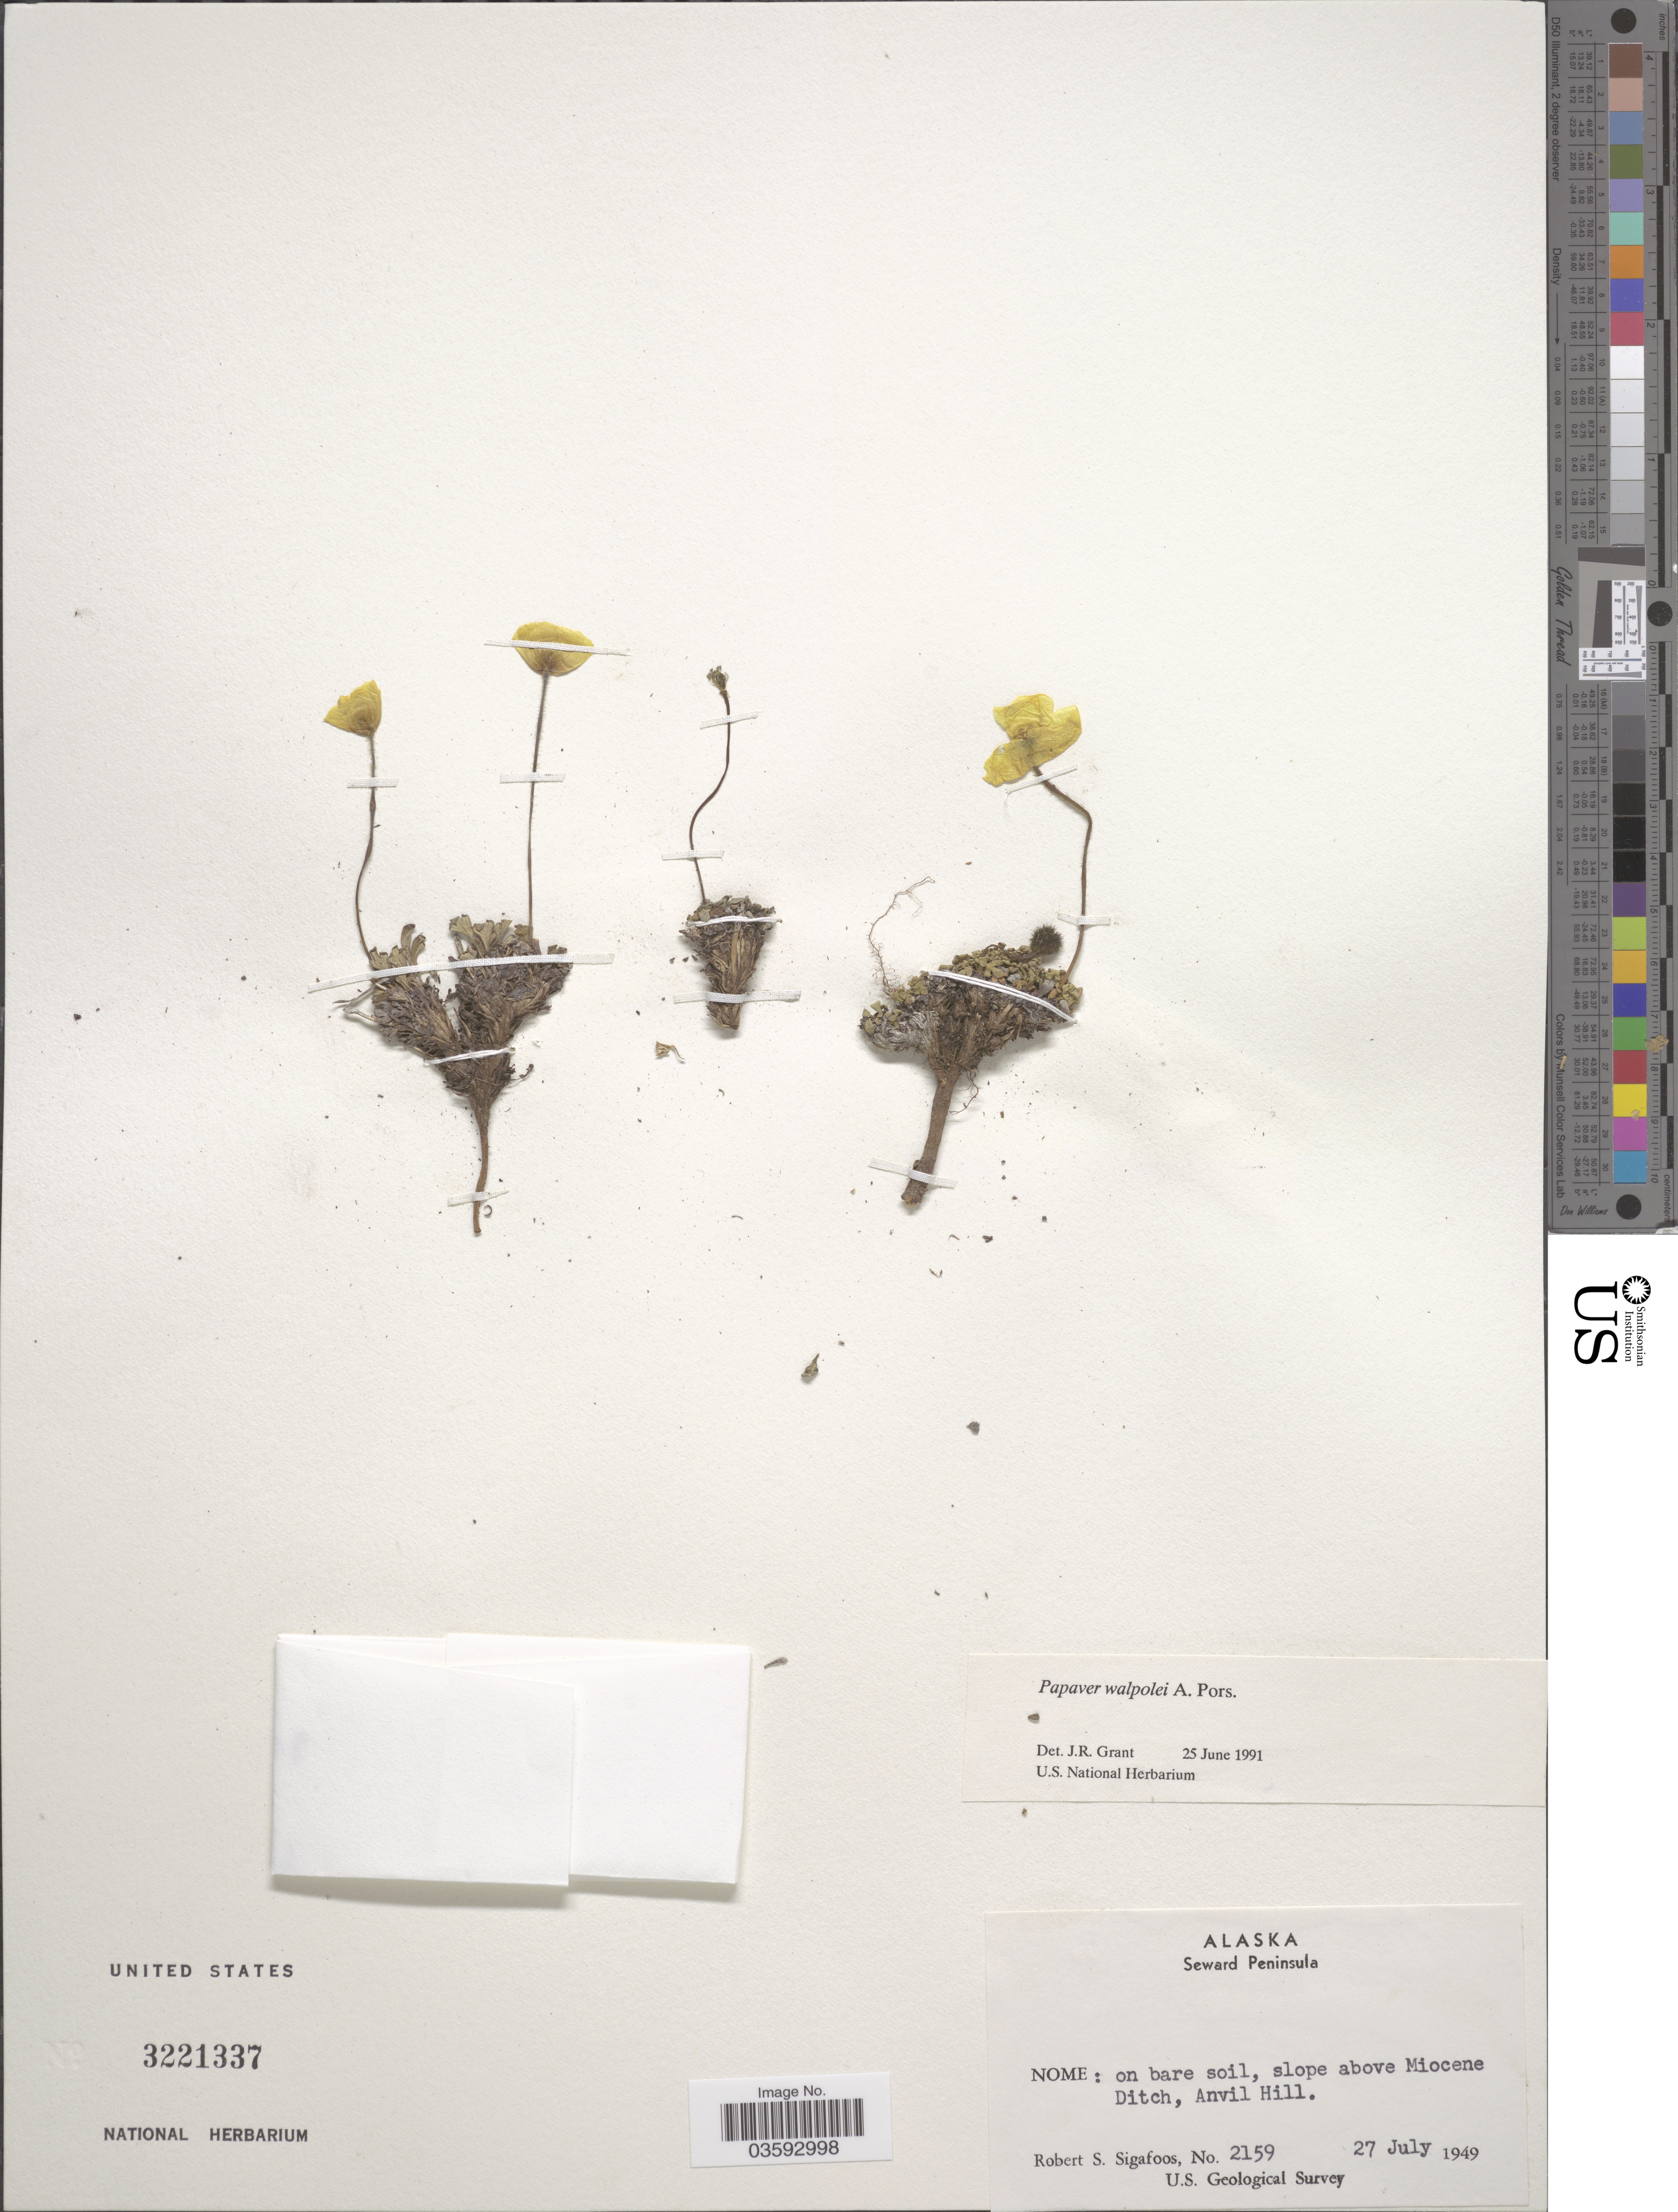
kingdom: Plantae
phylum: Tracheophyta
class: Magnoliopsida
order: Ranunculales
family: Papaveraceae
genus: Papaver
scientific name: Papaver walpolei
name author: A.E. Porsild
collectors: R. Sigafoos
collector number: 2159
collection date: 1949-07-27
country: United States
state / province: Alaska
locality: Seward Peninsula. Nome: slope above Miocene Ditch, Anvil Hill.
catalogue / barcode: US 3221337